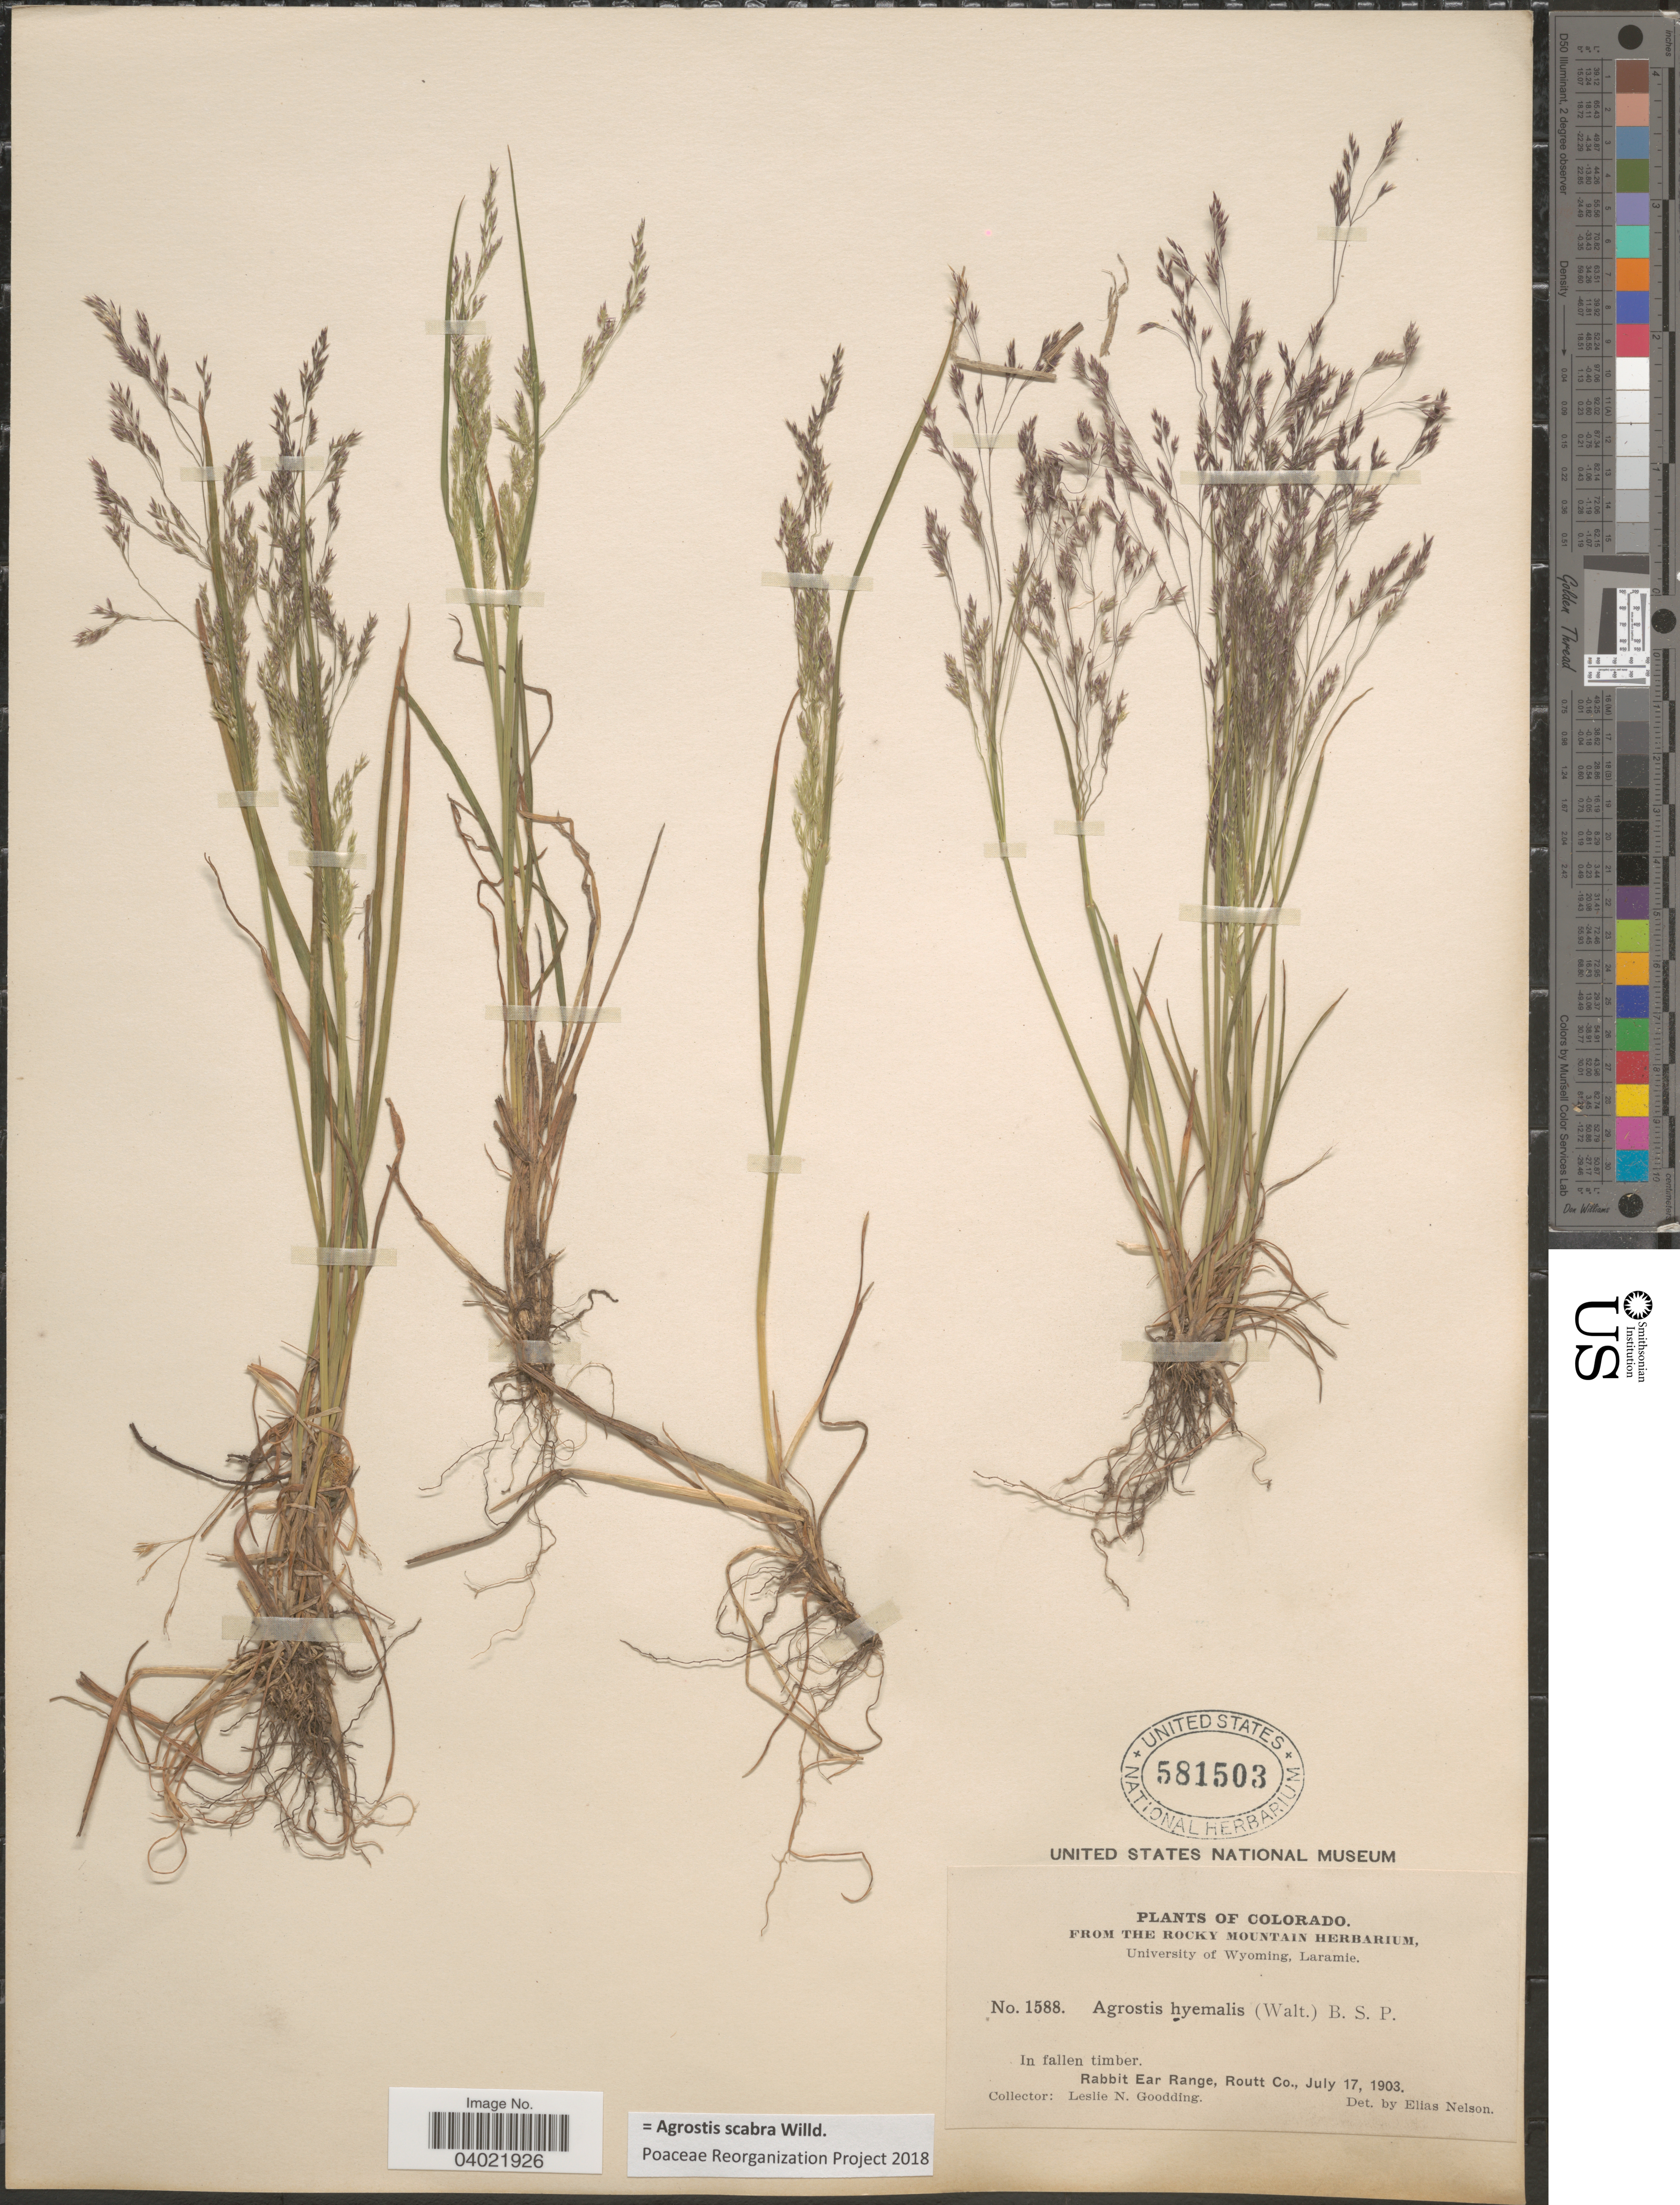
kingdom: Plantae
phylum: Tracheophyta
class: Liliopsida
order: Poales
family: Poaceae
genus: Agrostis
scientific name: Agrostis scabra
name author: Willd.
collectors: L. N. Goodding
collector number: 1588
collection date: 1903-07-17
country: United States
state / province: Colorado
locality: Rabbit Ear Range, Routt Co.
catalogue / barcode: US 581503